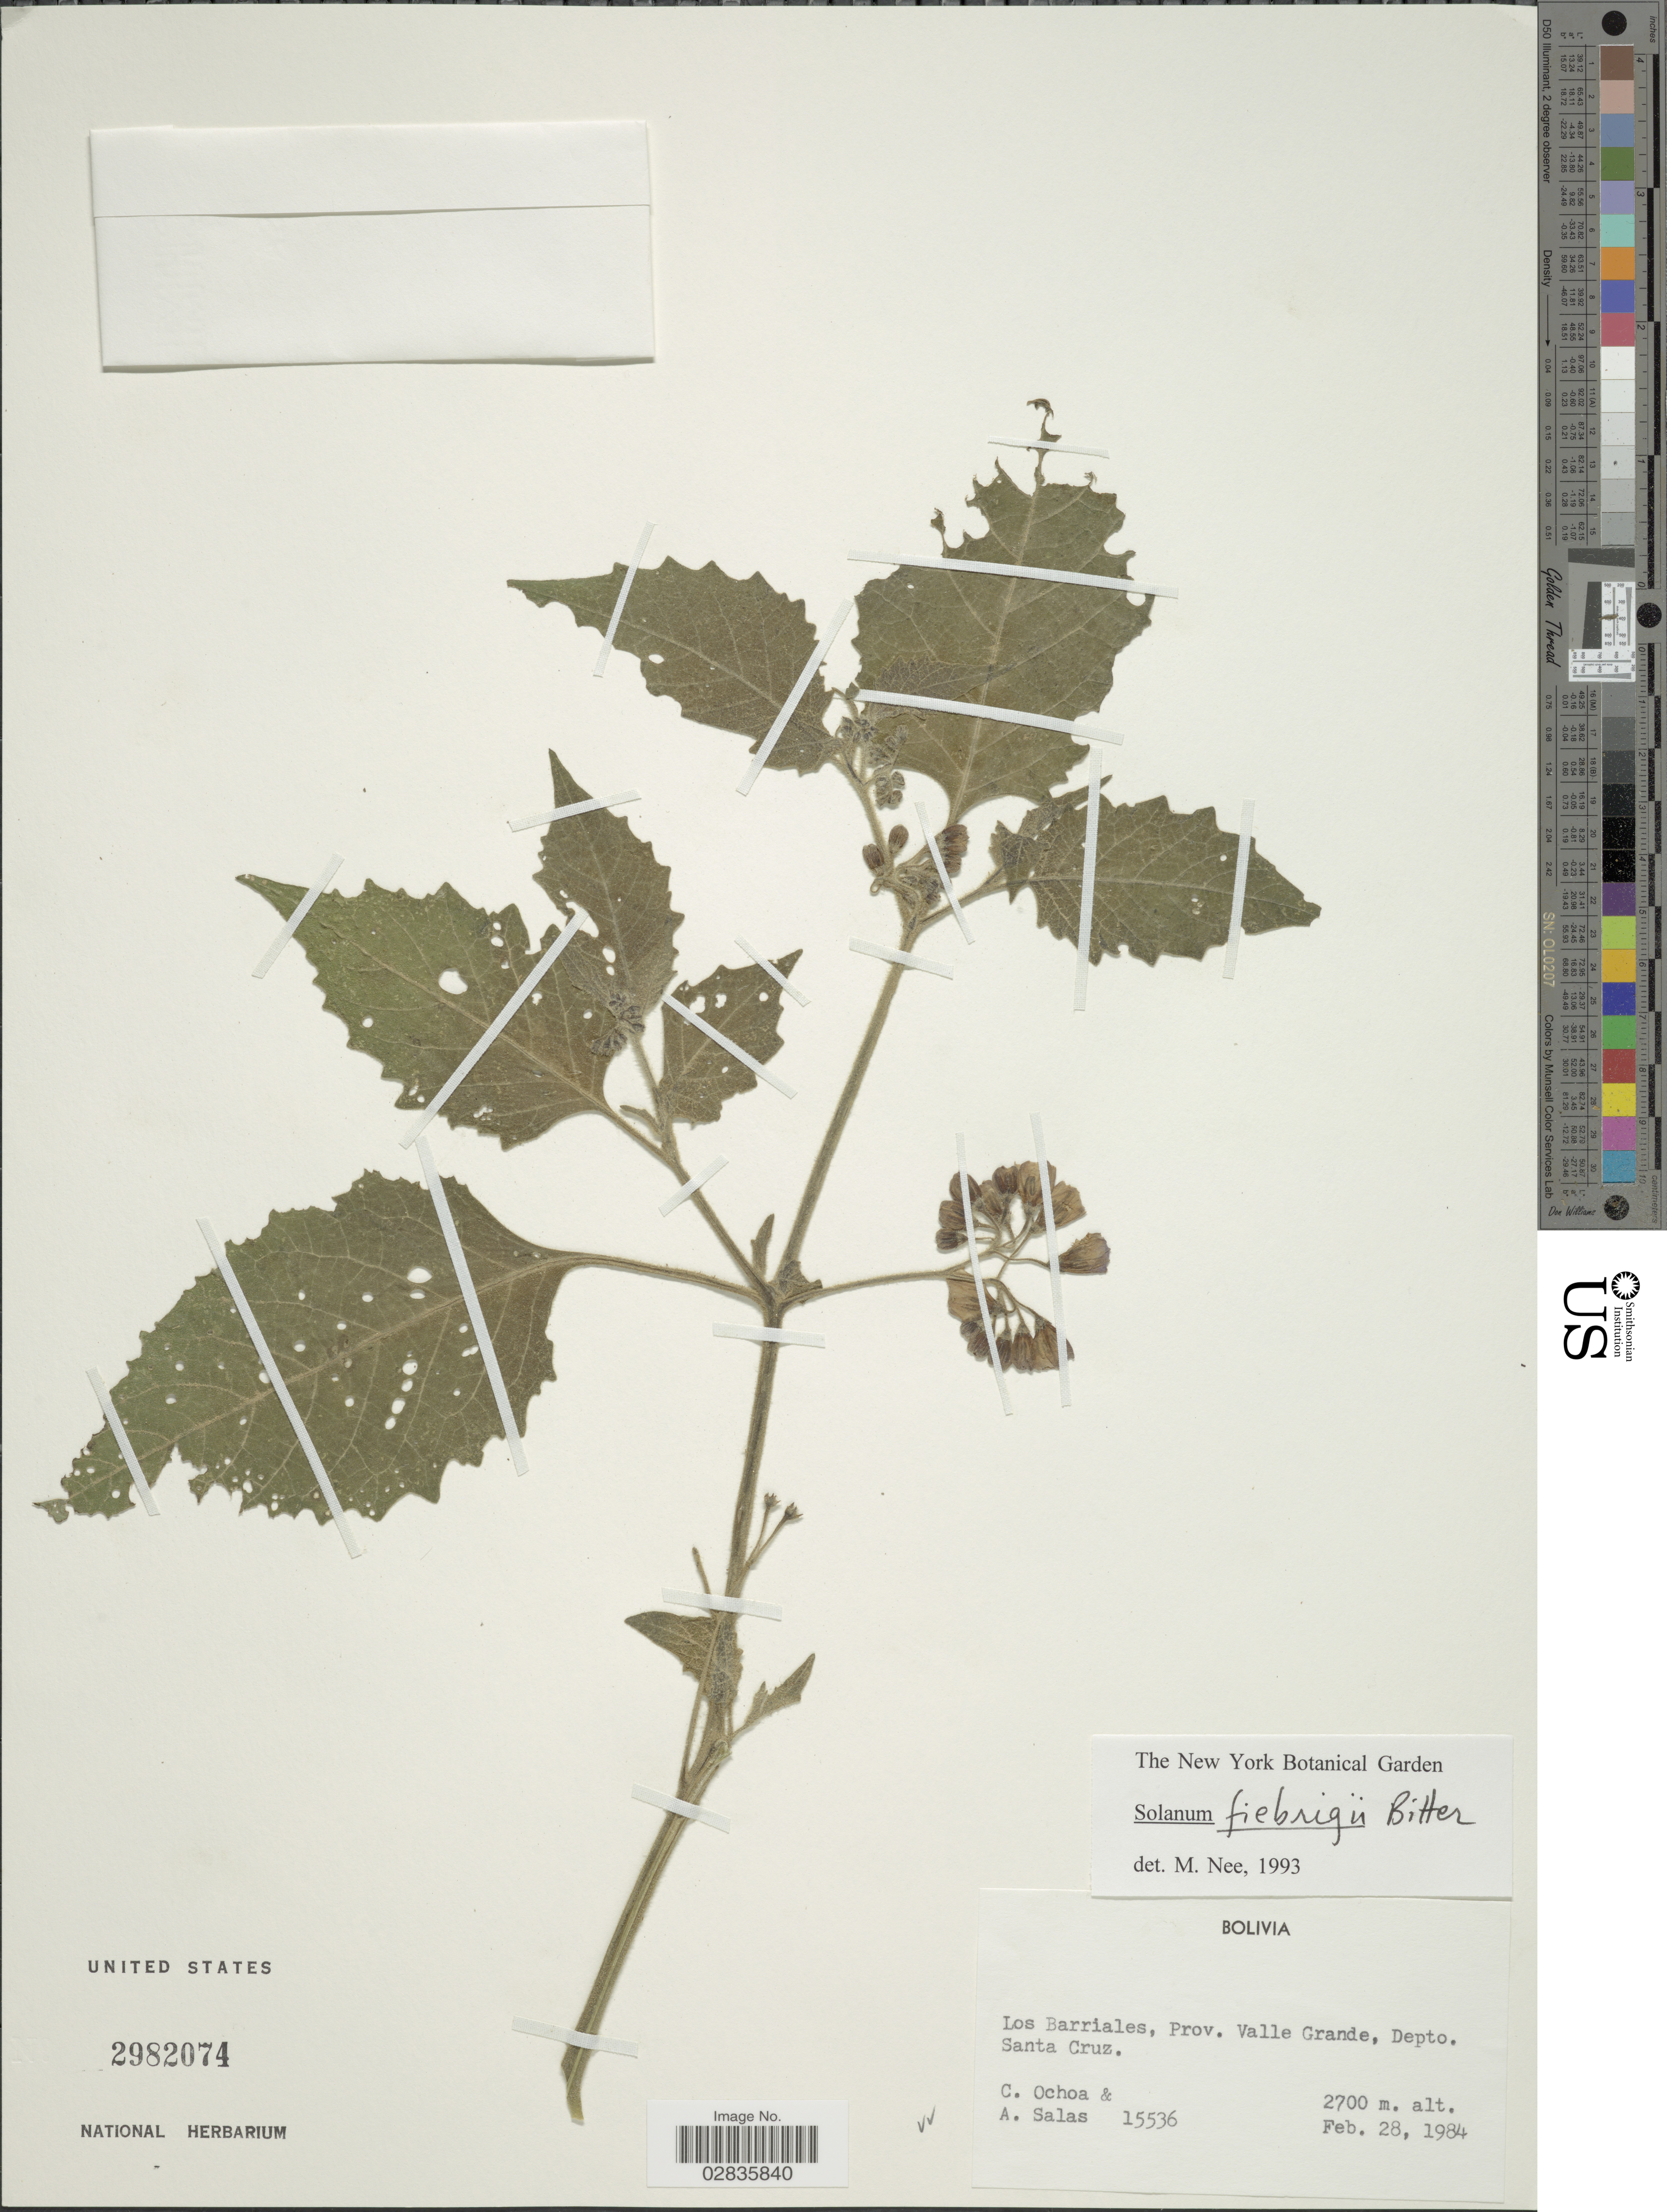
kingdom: Plantae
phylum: Tracheophyta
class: Magnoliopsida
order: Solanales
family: Solanaceae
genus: Solanum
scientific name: Solanum fiebrigii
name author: Bitter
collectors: C. Ochoa & A. Salas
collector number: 15536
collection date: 1984-02-28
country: Bolivia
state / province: Santa Cruz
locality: Los Barriales, Prov. Valle Grande, Depto. Santa Cruz.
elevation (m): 2700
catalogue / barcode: US 2982074